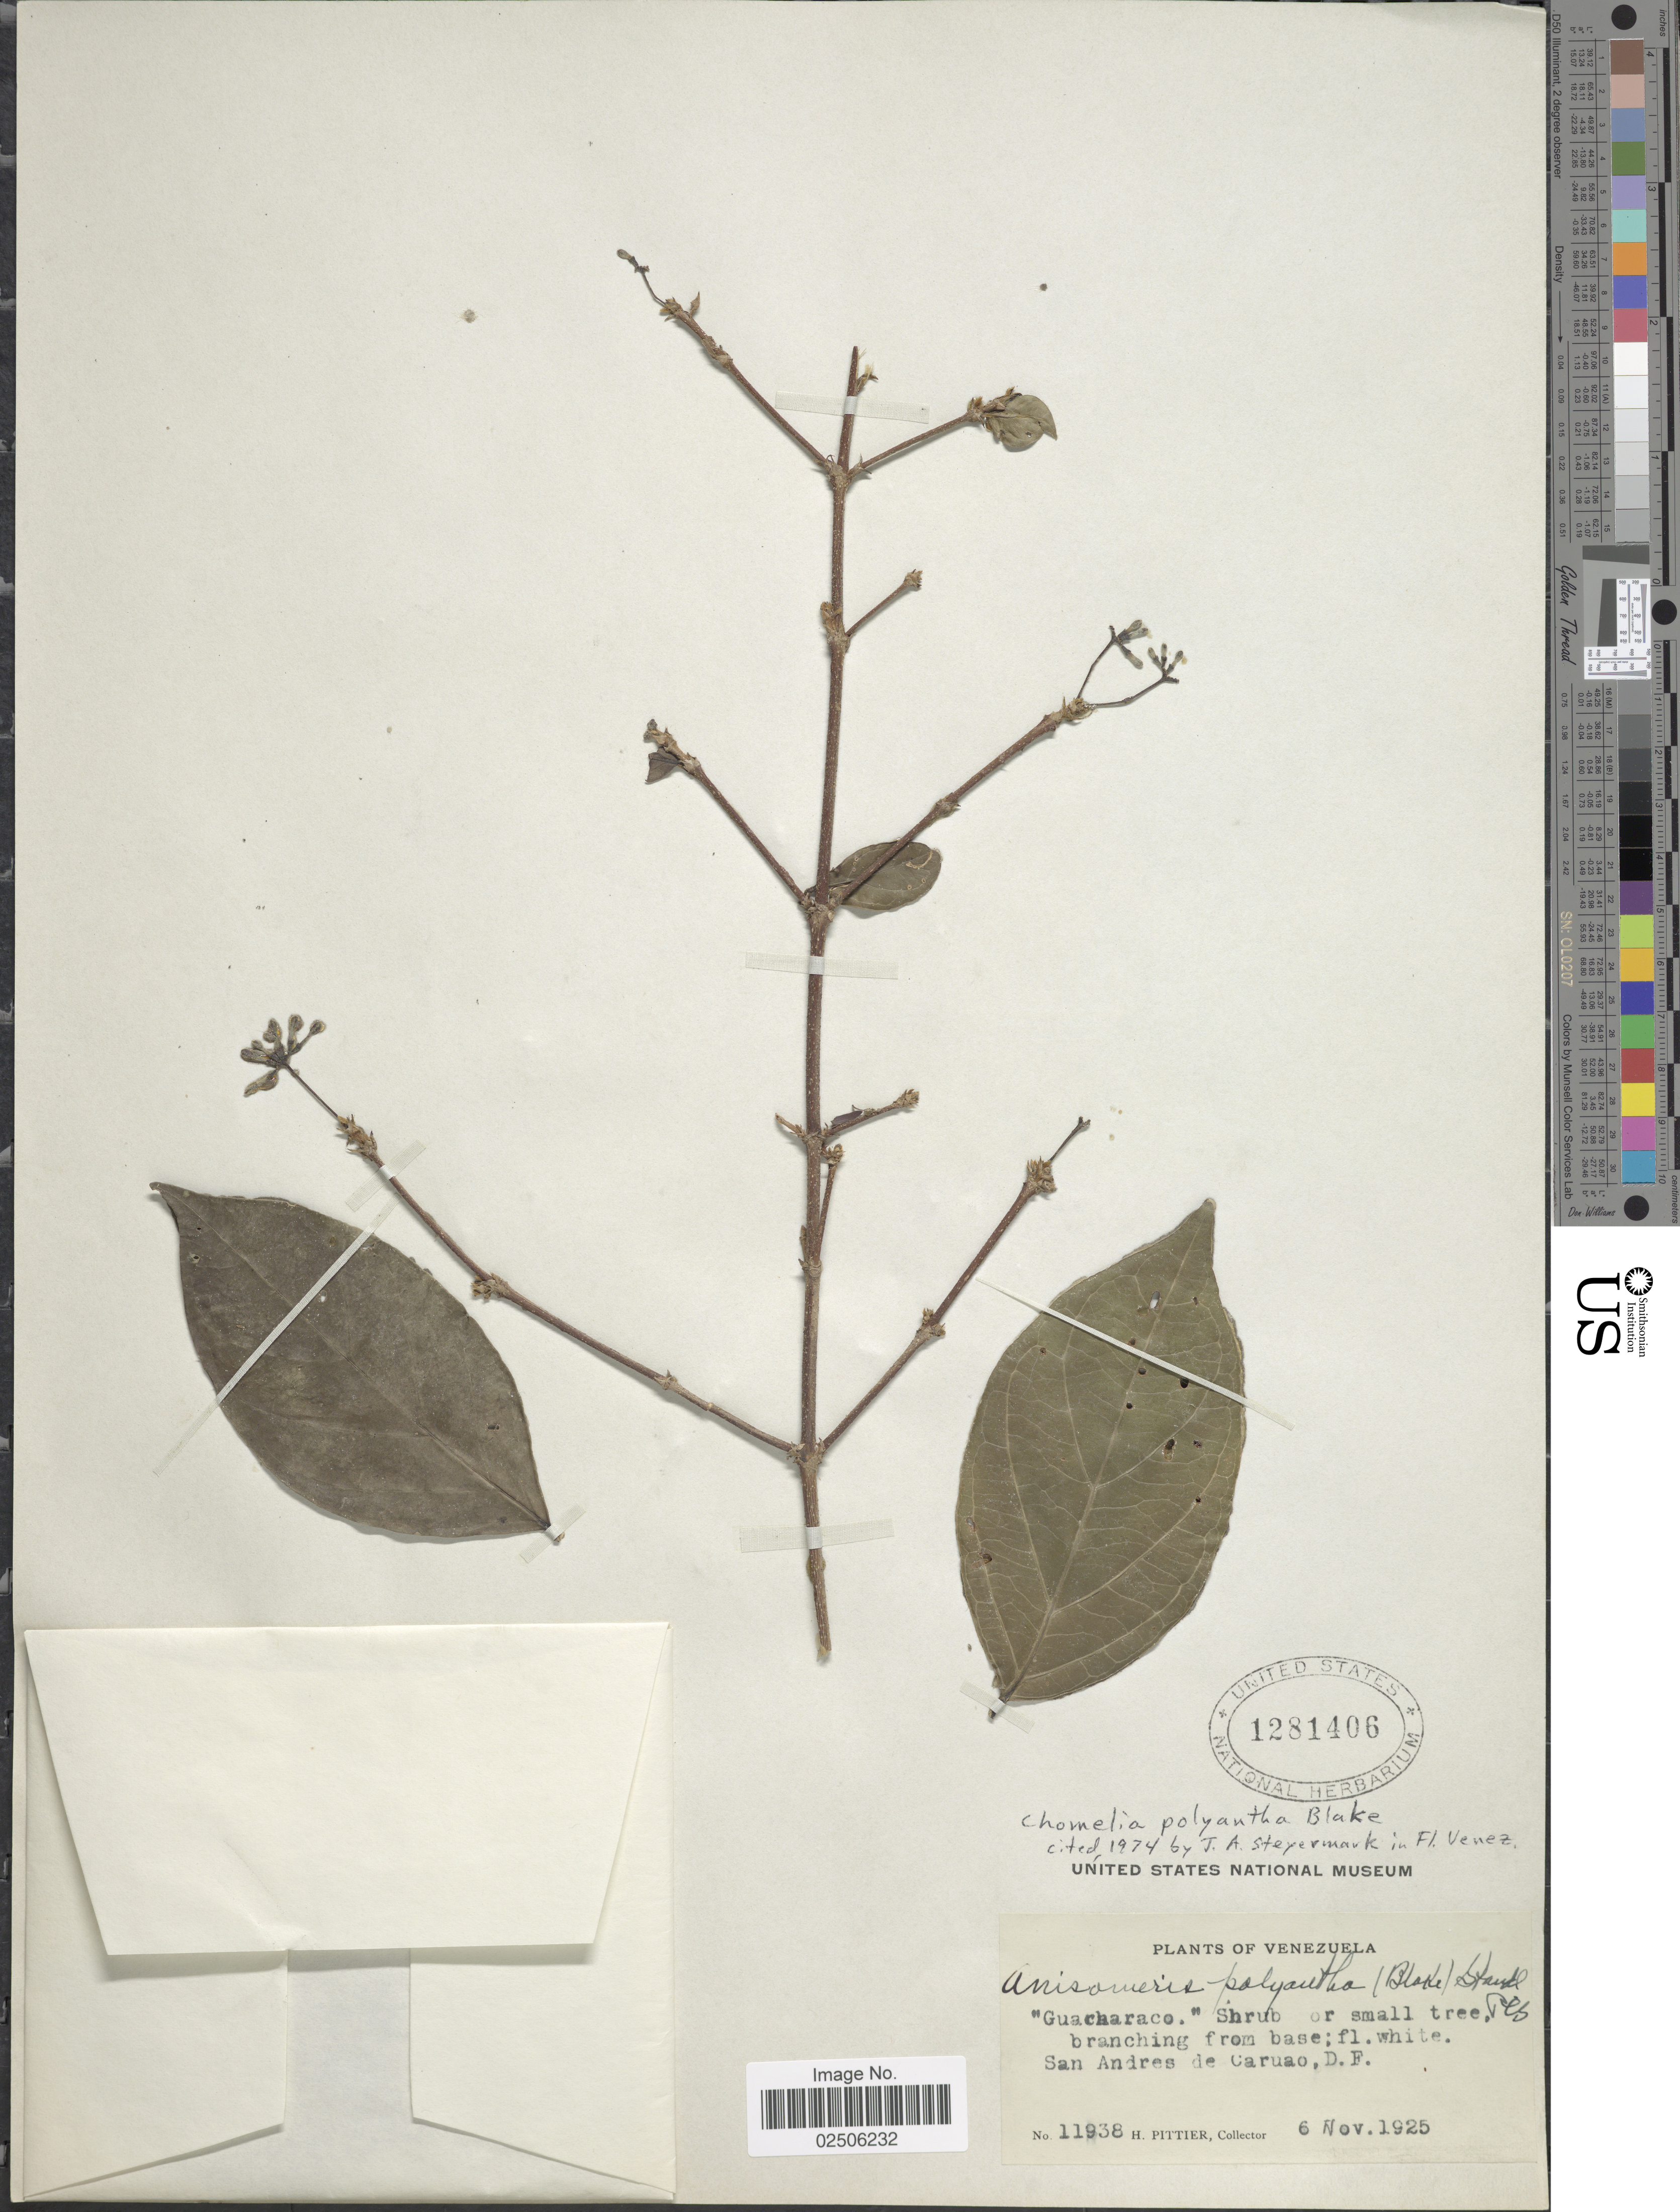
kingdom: Plantae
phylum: Tracheophyta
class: Magnoliopsida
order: Gentianales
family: Rubiaceae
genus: Chomelia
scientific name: Chomelia polyantha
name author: S.F. Blake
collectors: H. F. Pittier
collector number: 11938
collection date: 1925-11-06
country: Venezuela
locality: San Andres de Caruao, D.F.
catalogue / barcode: US 1281406